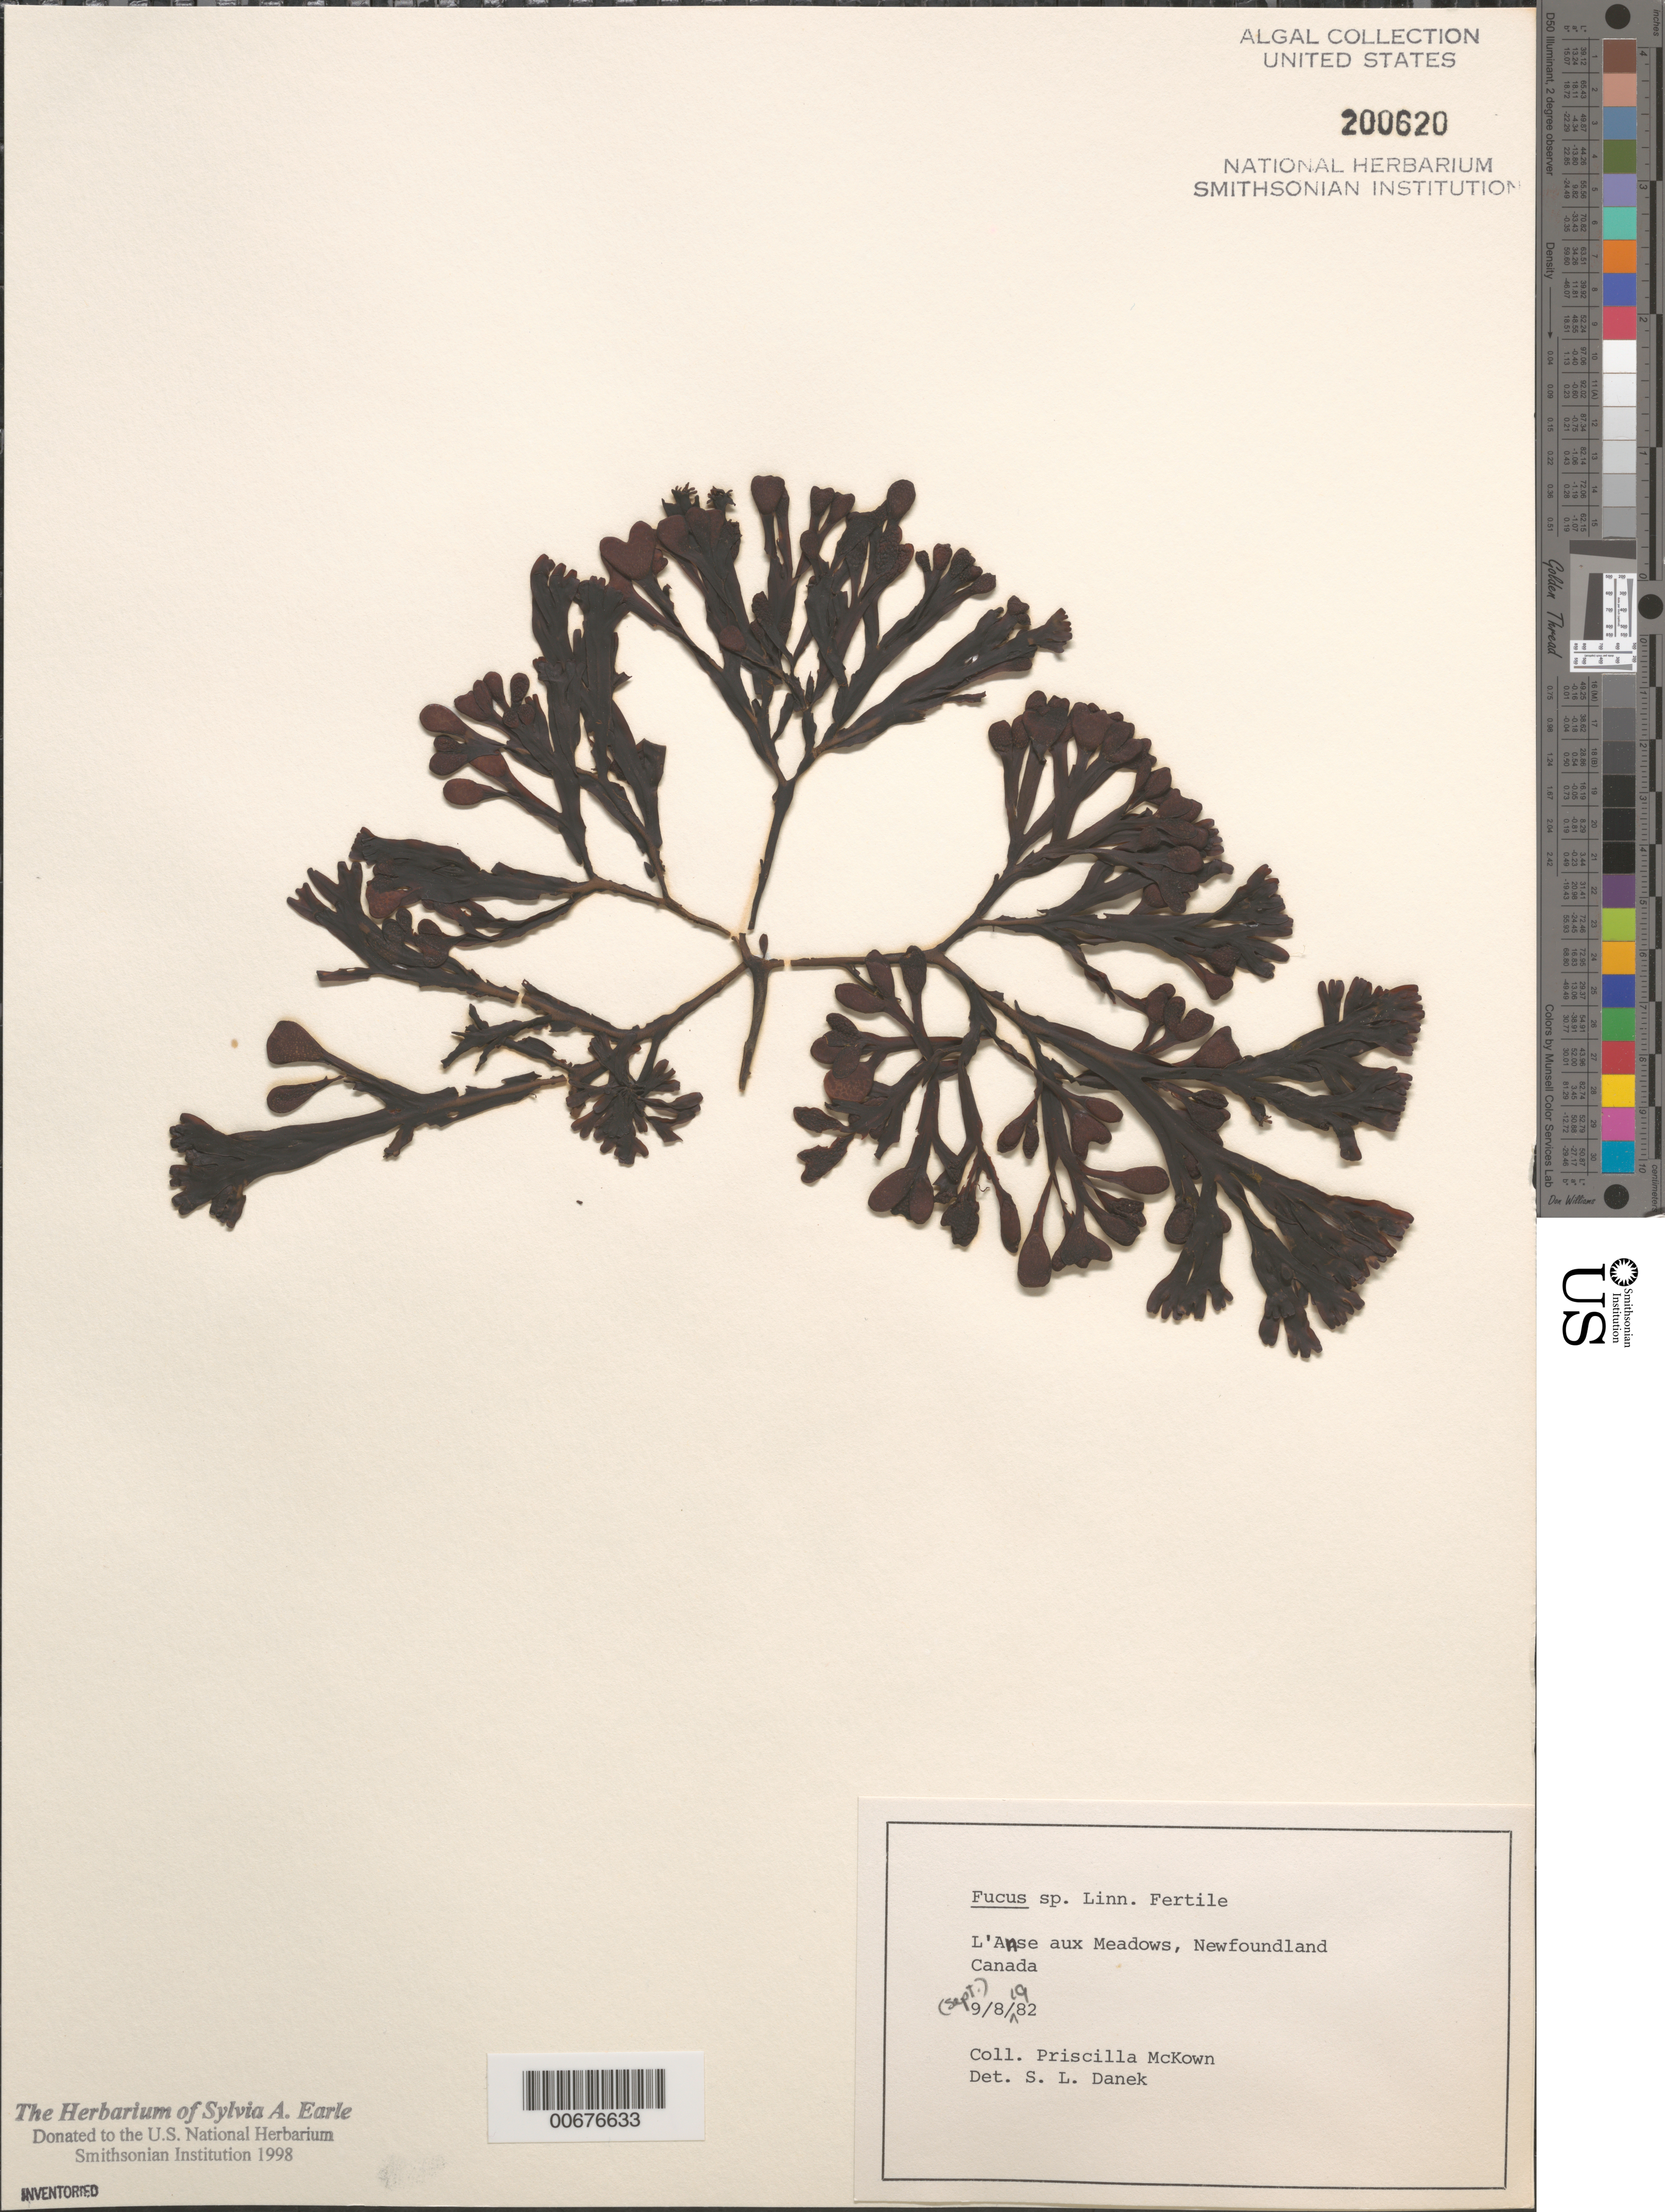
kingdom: Chromista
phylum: Ochrophyta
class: Phaeophyceae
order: Fucales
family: Fucaceae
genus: Fucus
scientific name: Fucus sp.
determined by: Danek, S. L.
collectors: P. McKown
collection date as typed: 08 Sep 1982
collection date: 1982-09-08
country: Canada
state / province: Newfoundland and Labrador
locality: L'Anse aux Meadows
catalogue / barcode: US 2000620